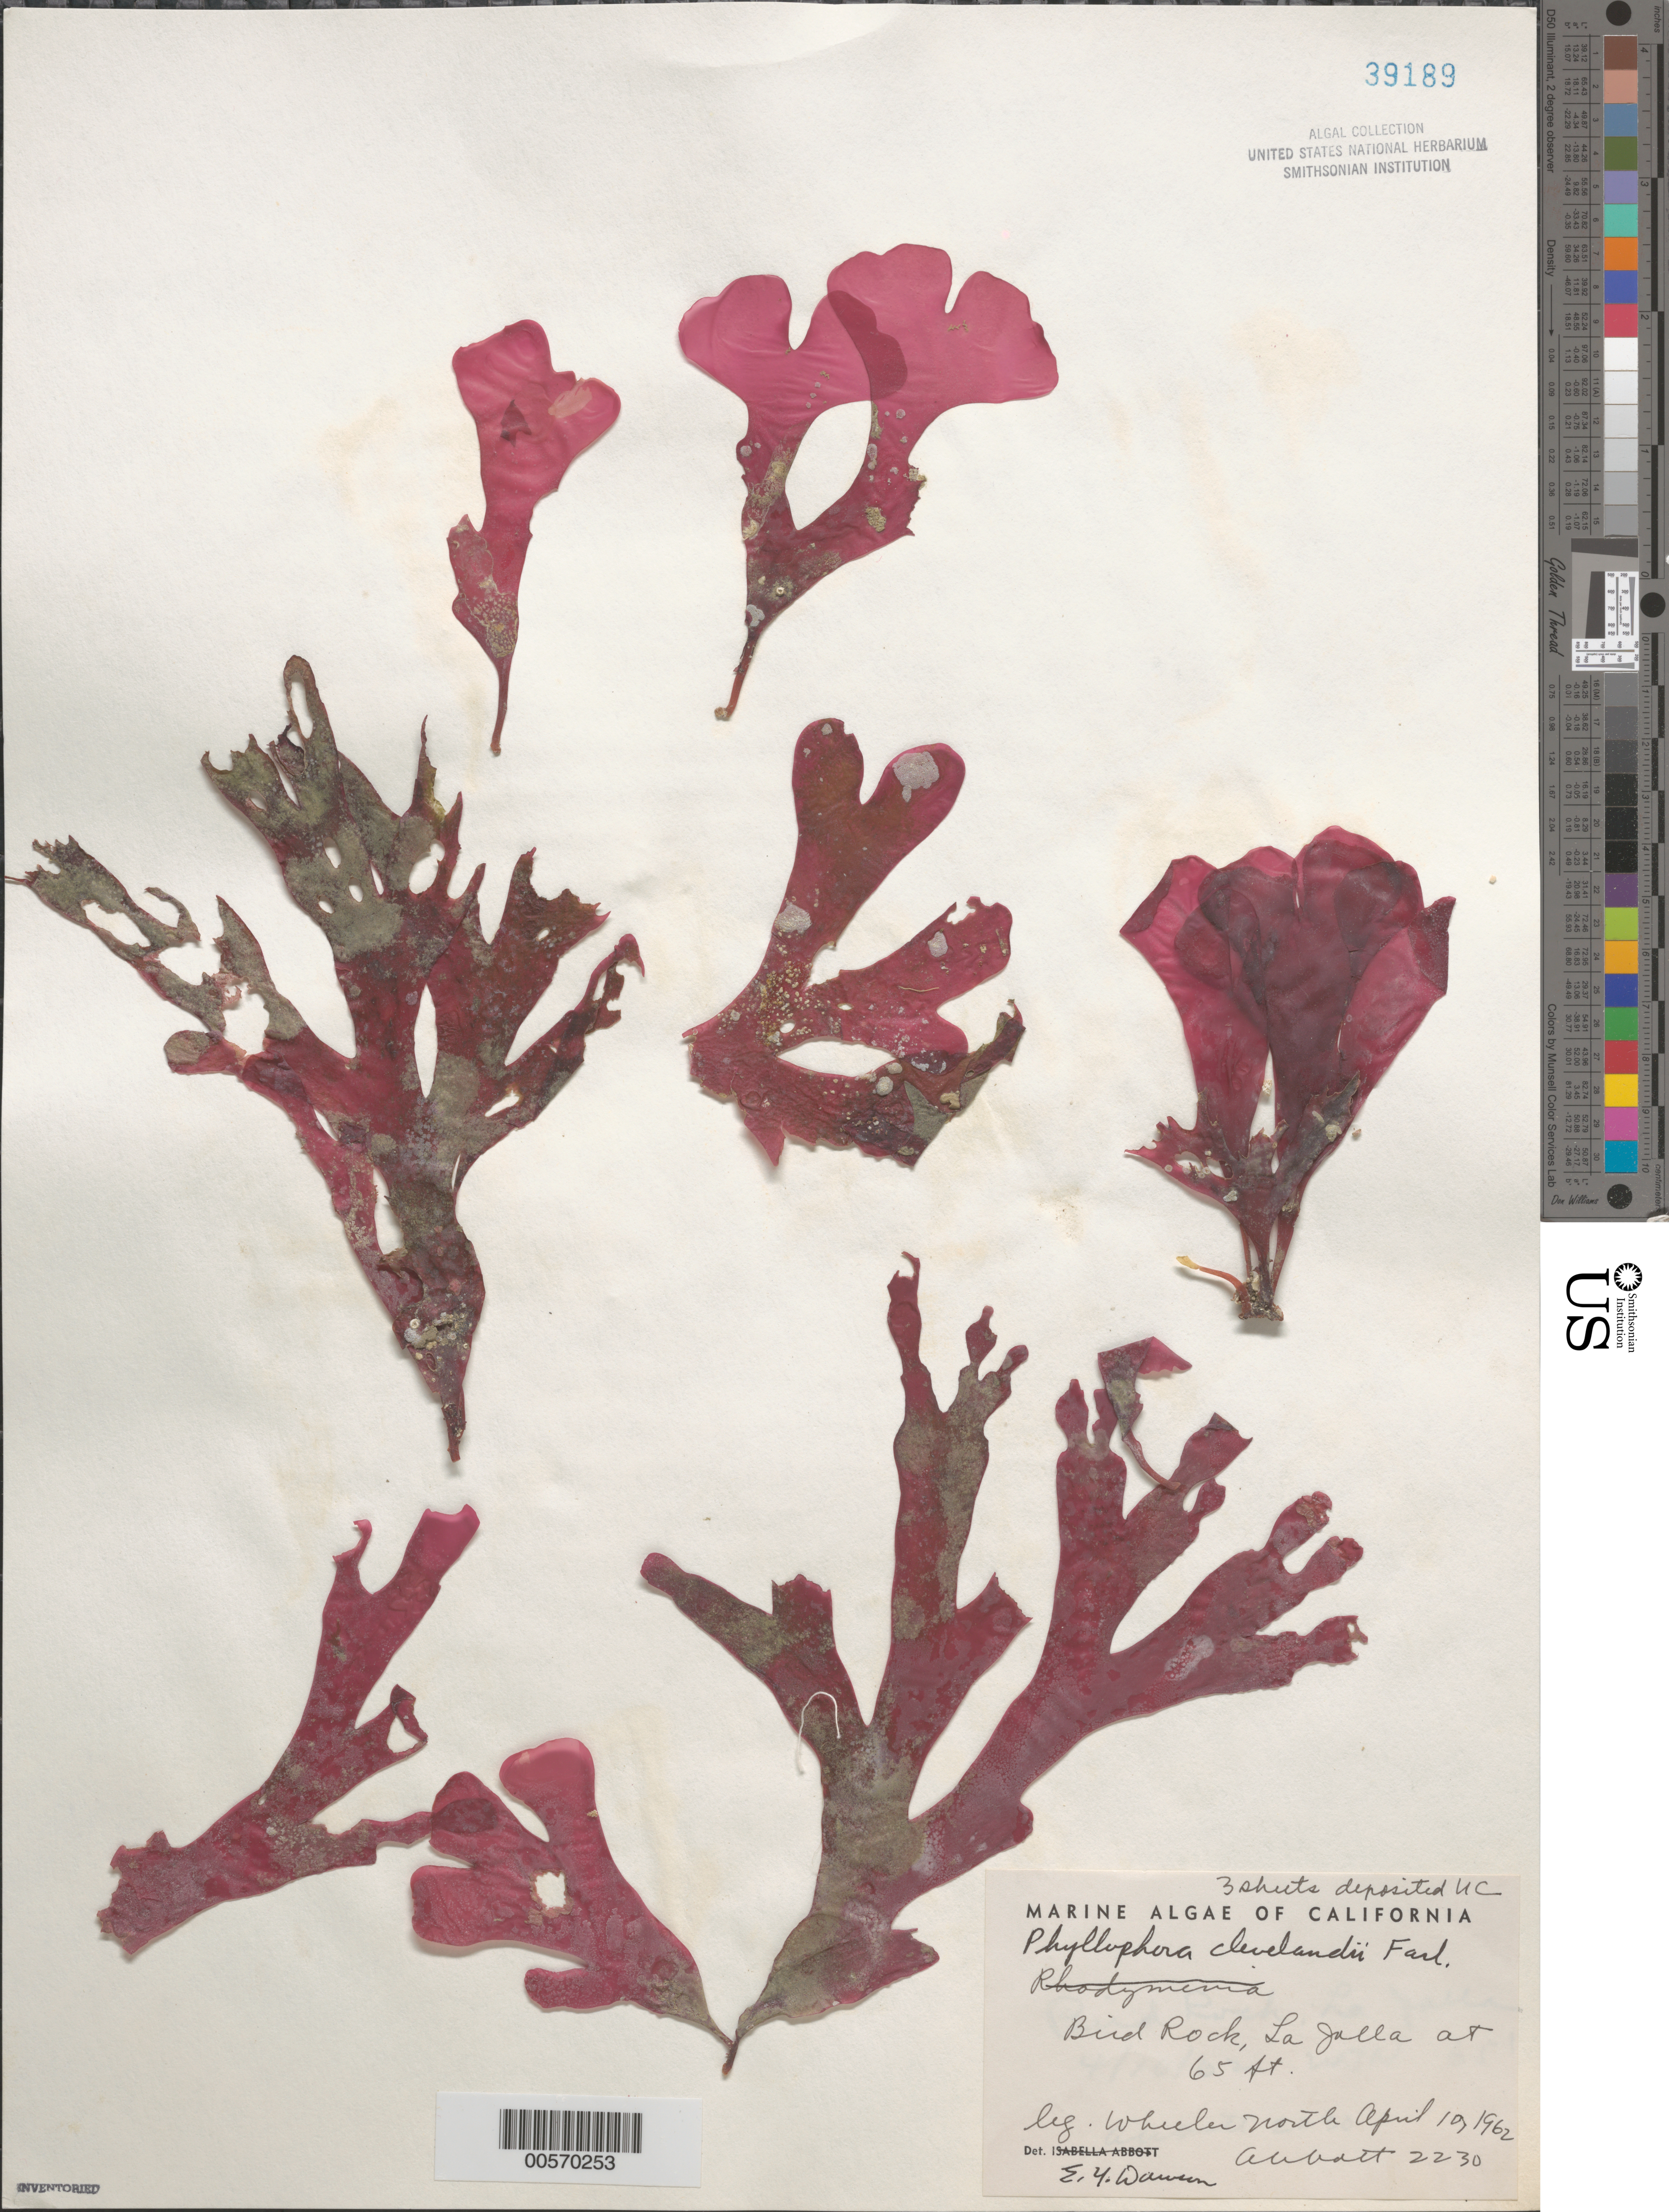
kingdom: Plantae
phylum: Rhodophyta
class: Florideophyceae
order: Gigartinales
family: Phyllophoraceae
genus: Ozophora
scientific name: Ozophora clevelandii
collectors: W. North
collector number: IAA 2230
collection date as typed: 10 Apr 1962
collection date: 1962-04-10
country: United States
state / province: California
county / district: San Diego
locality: Bird Rock, La Jolla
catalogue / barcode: US 39189